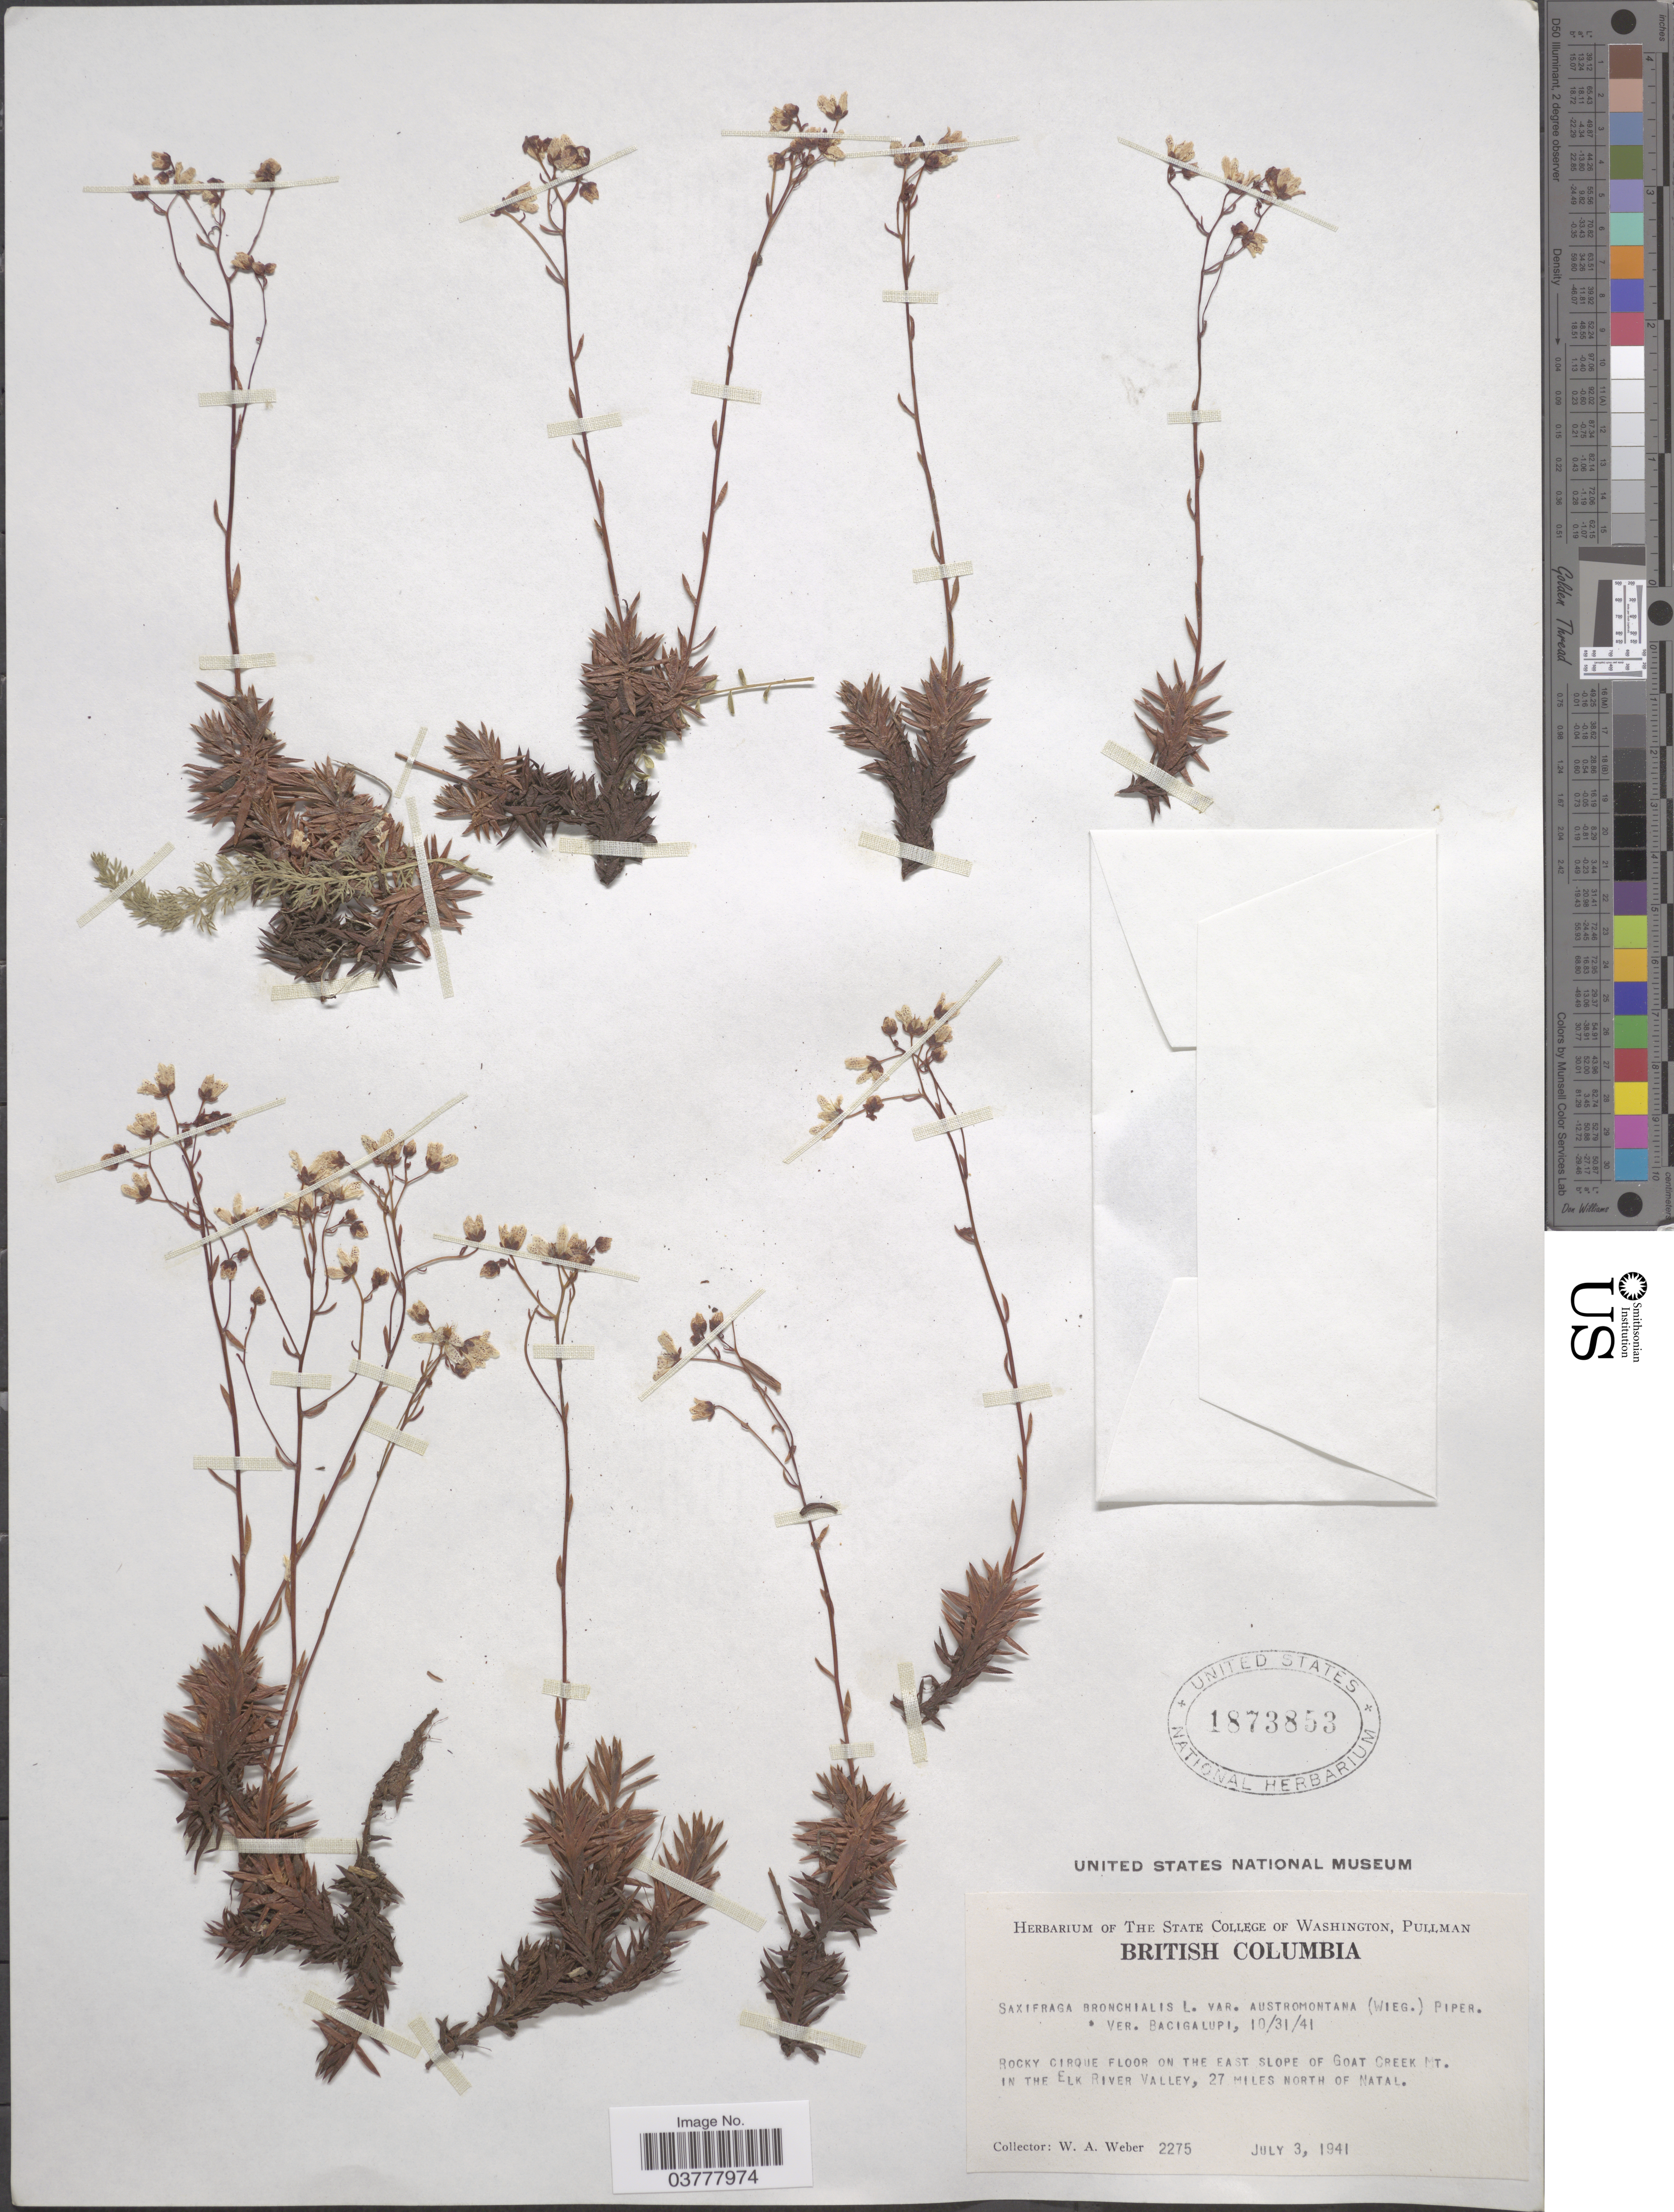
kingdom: Plantae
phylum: Tracheophyta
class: Magnoliopsida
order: Saxifragales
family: Saxifragaceae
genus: Saxifraga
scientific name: Saxifraga bronchialis subsp. austromontana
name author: (Wiegand) Piper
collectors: W. A. Weber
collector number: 2275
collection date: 1941-07-03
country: Canada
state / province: British Columbia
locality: Rocky cirque floor on the East slope of Goat Creek Mt. in the Elk River Valley, 27 miles North of Natal.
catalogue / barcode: US 1873853